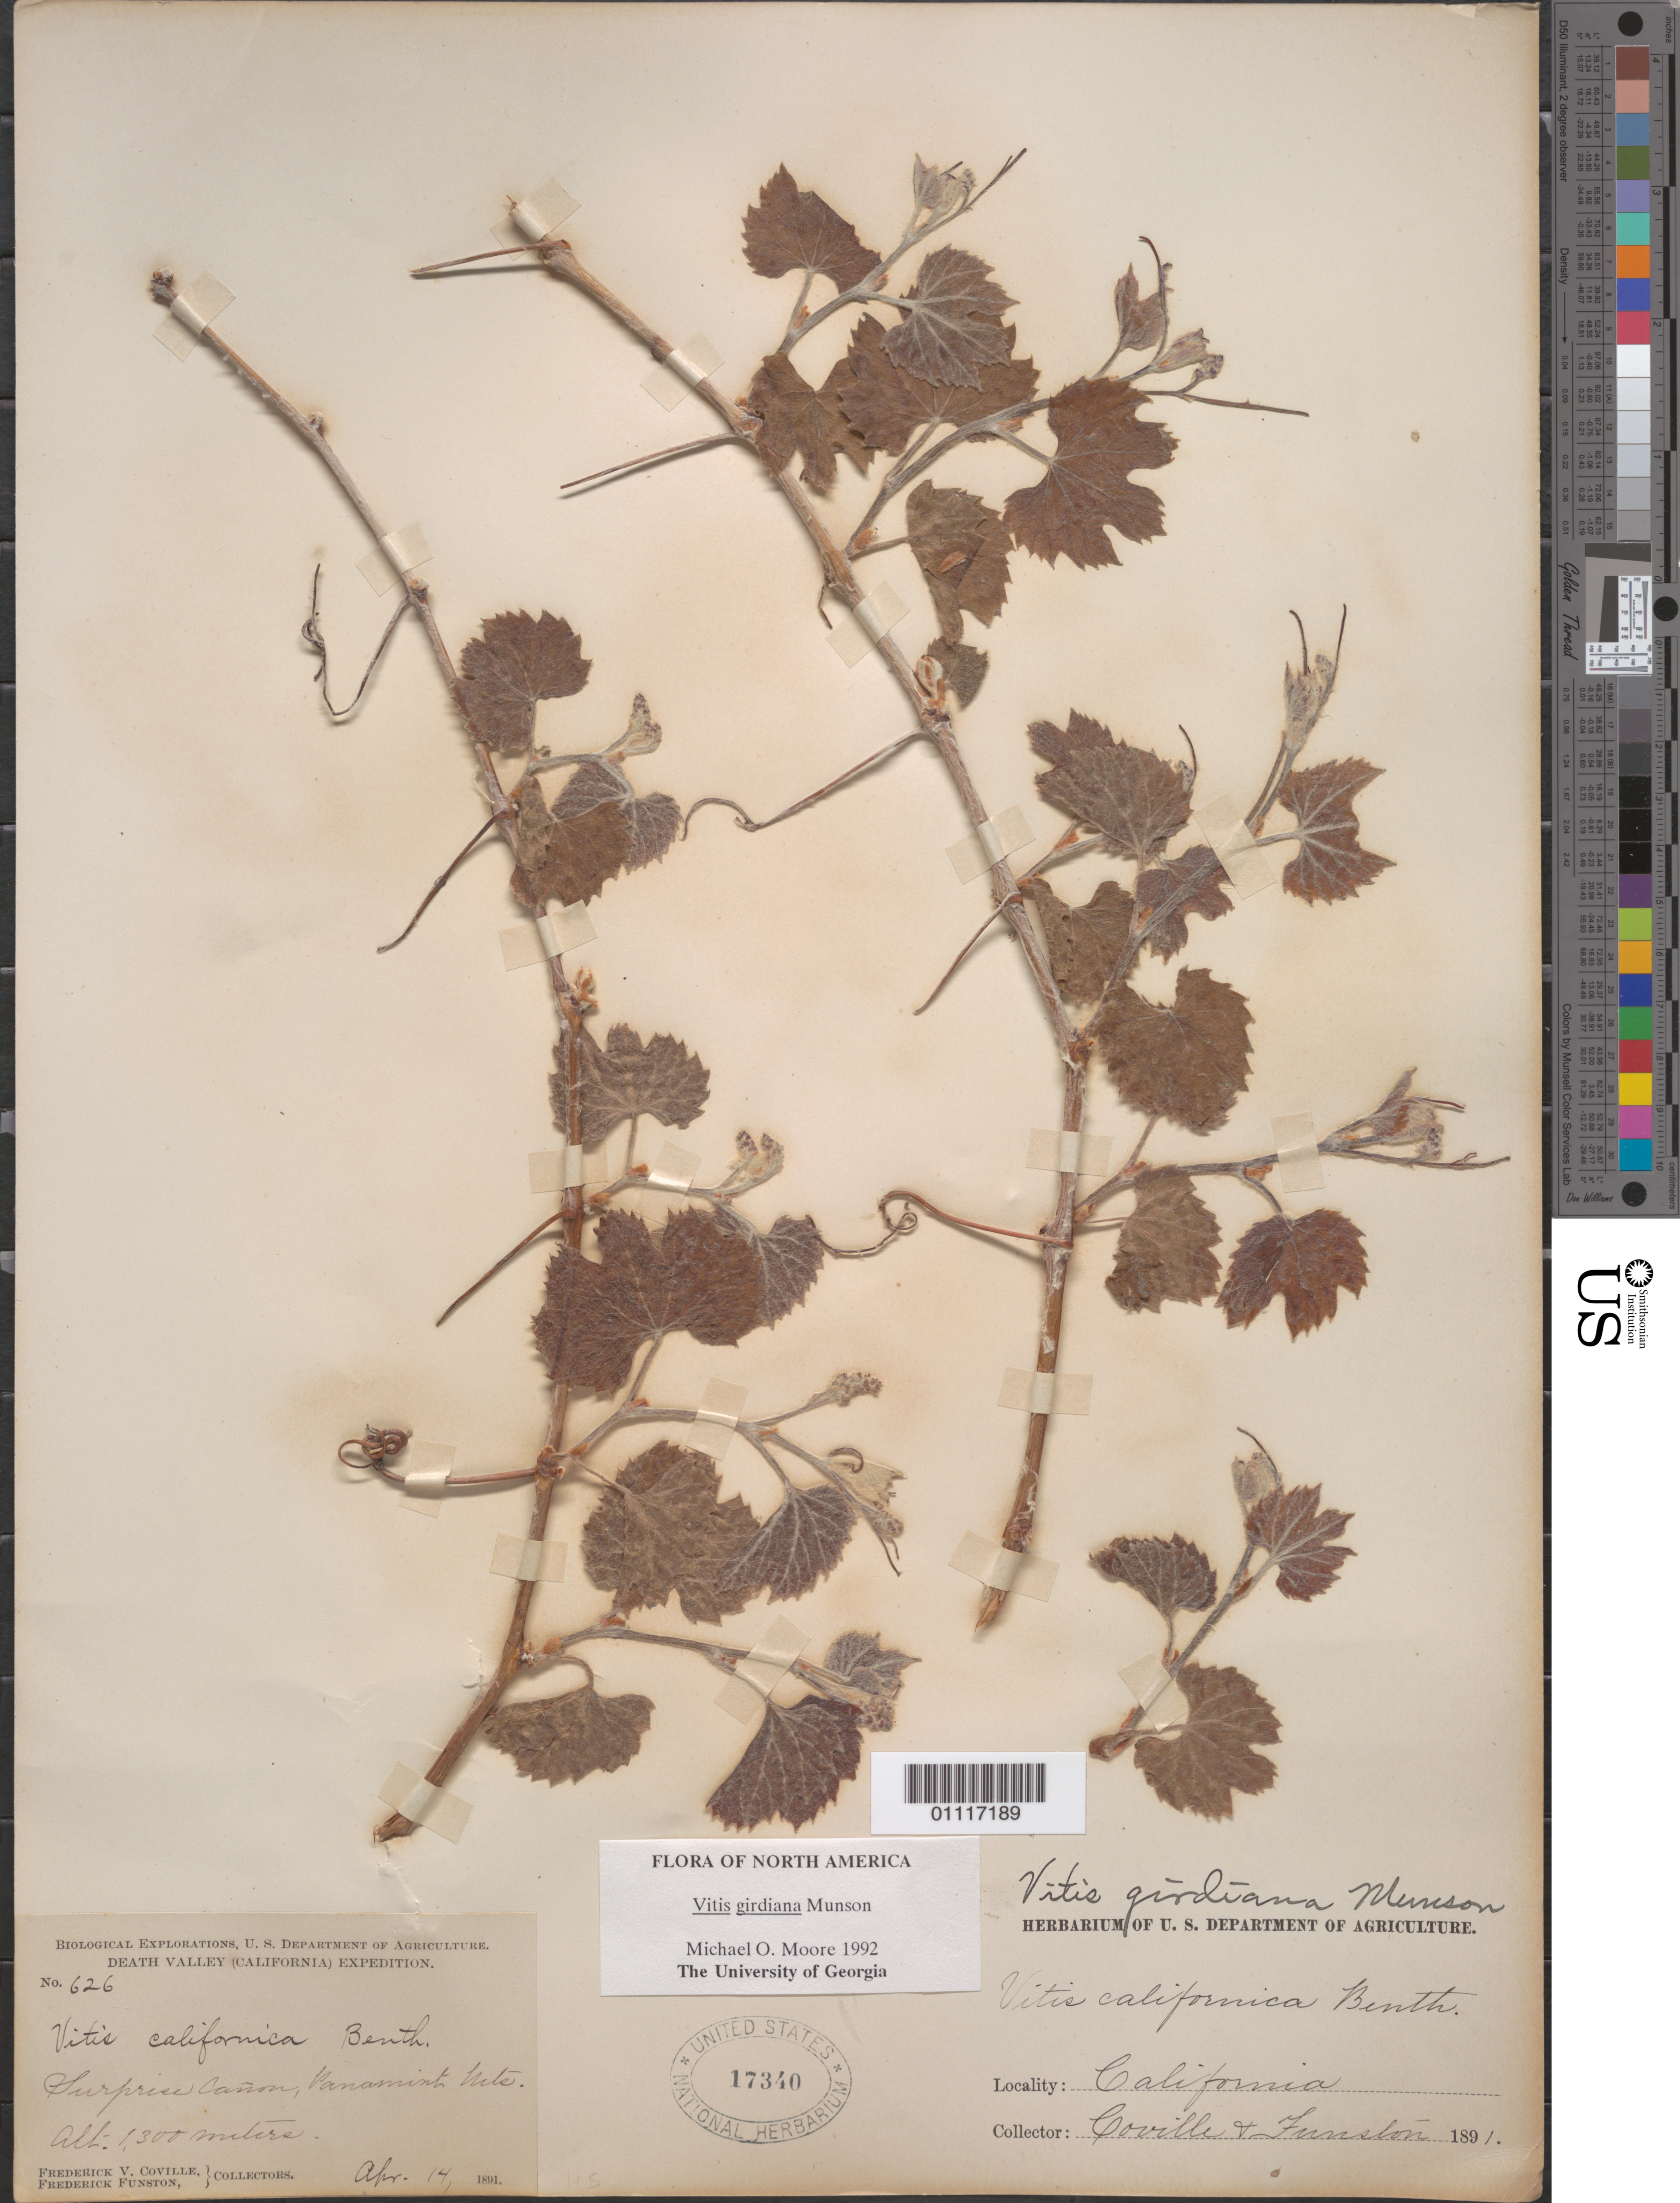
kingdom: Plantae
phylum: Tracheophyta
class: Magnoliopsida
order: Vitales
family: Vitaceae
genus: Vitis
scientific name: Vitis girdiana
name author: Munson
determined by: Moore, M. O.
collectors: F. V. Coville & F. Funston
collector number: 626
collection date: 1891-04-14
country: United States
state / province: California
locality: Surprise Canon, Panamint Mts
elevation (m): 396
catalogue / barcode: US 17340